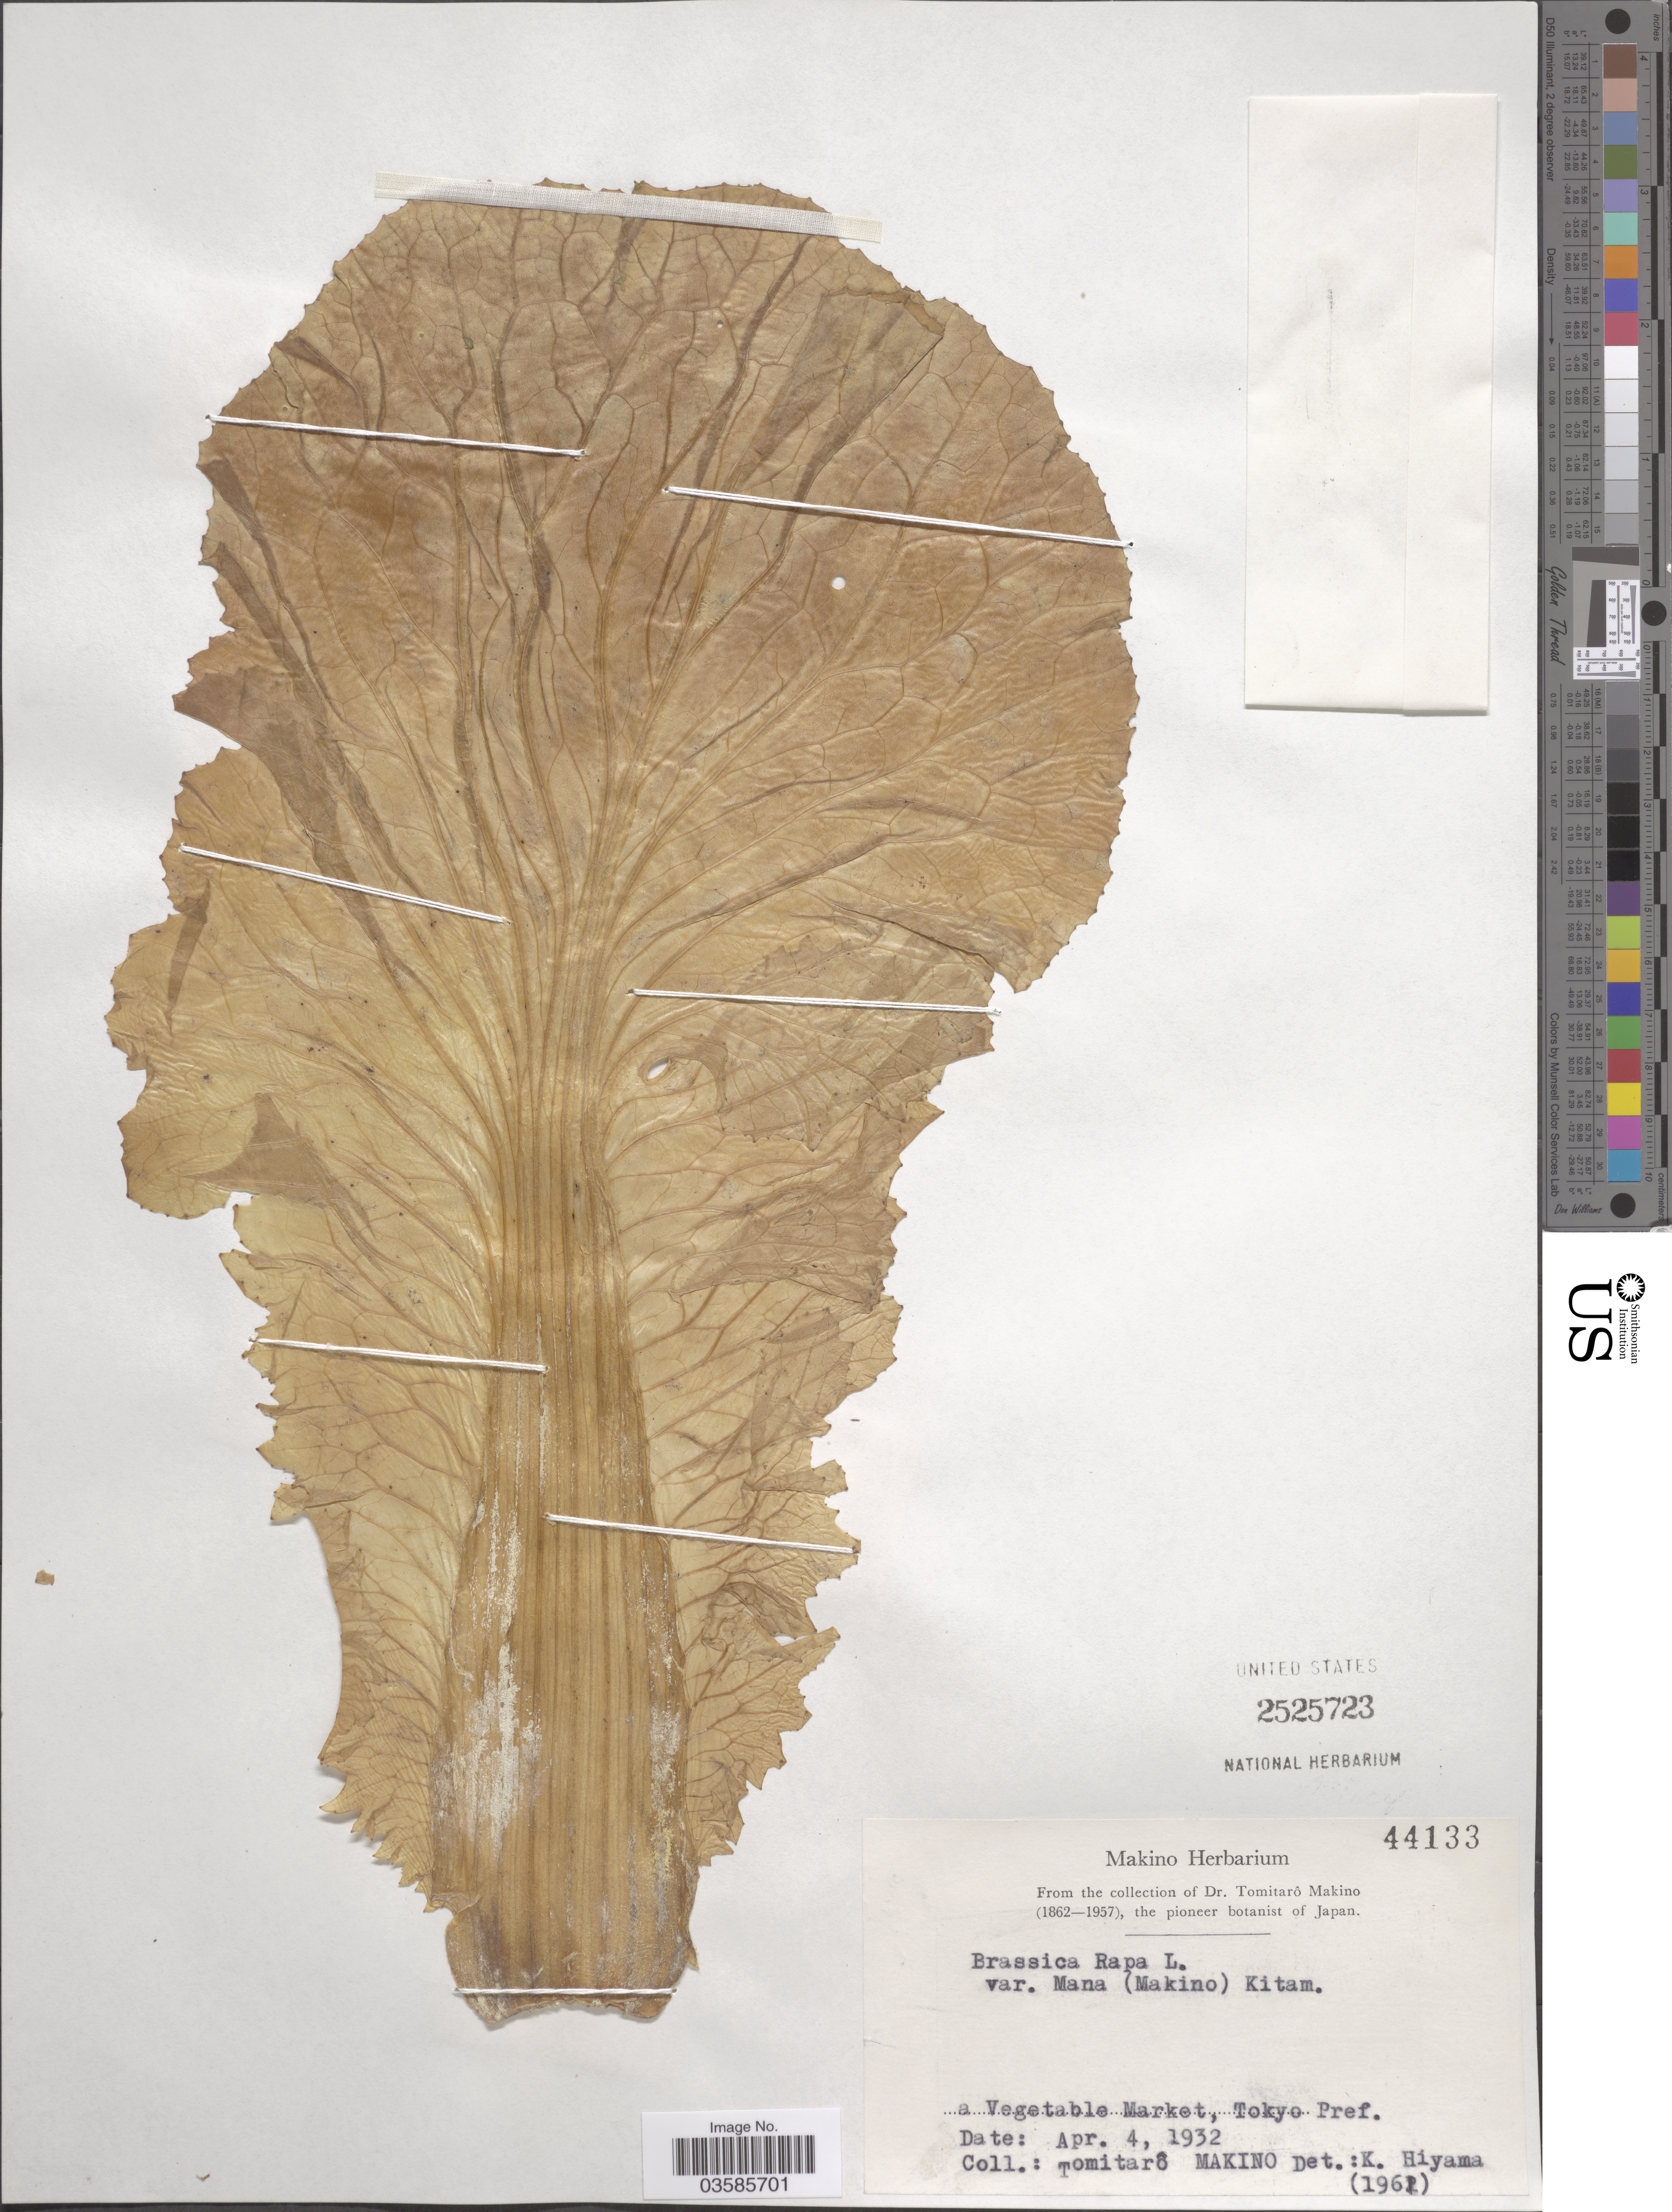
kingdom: Plantae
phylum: Tracheophyta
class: Magnoliopsida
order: Brassicales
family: Brassicaceae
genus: Brassica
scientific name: Brassica rapa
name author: L.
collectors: T. Makino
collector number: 44133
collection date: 1932-04-04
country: Japan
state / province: Tokyo, Federal City of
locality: A Vegetable Market, Tokyo Pref.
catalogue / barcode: US 2525723